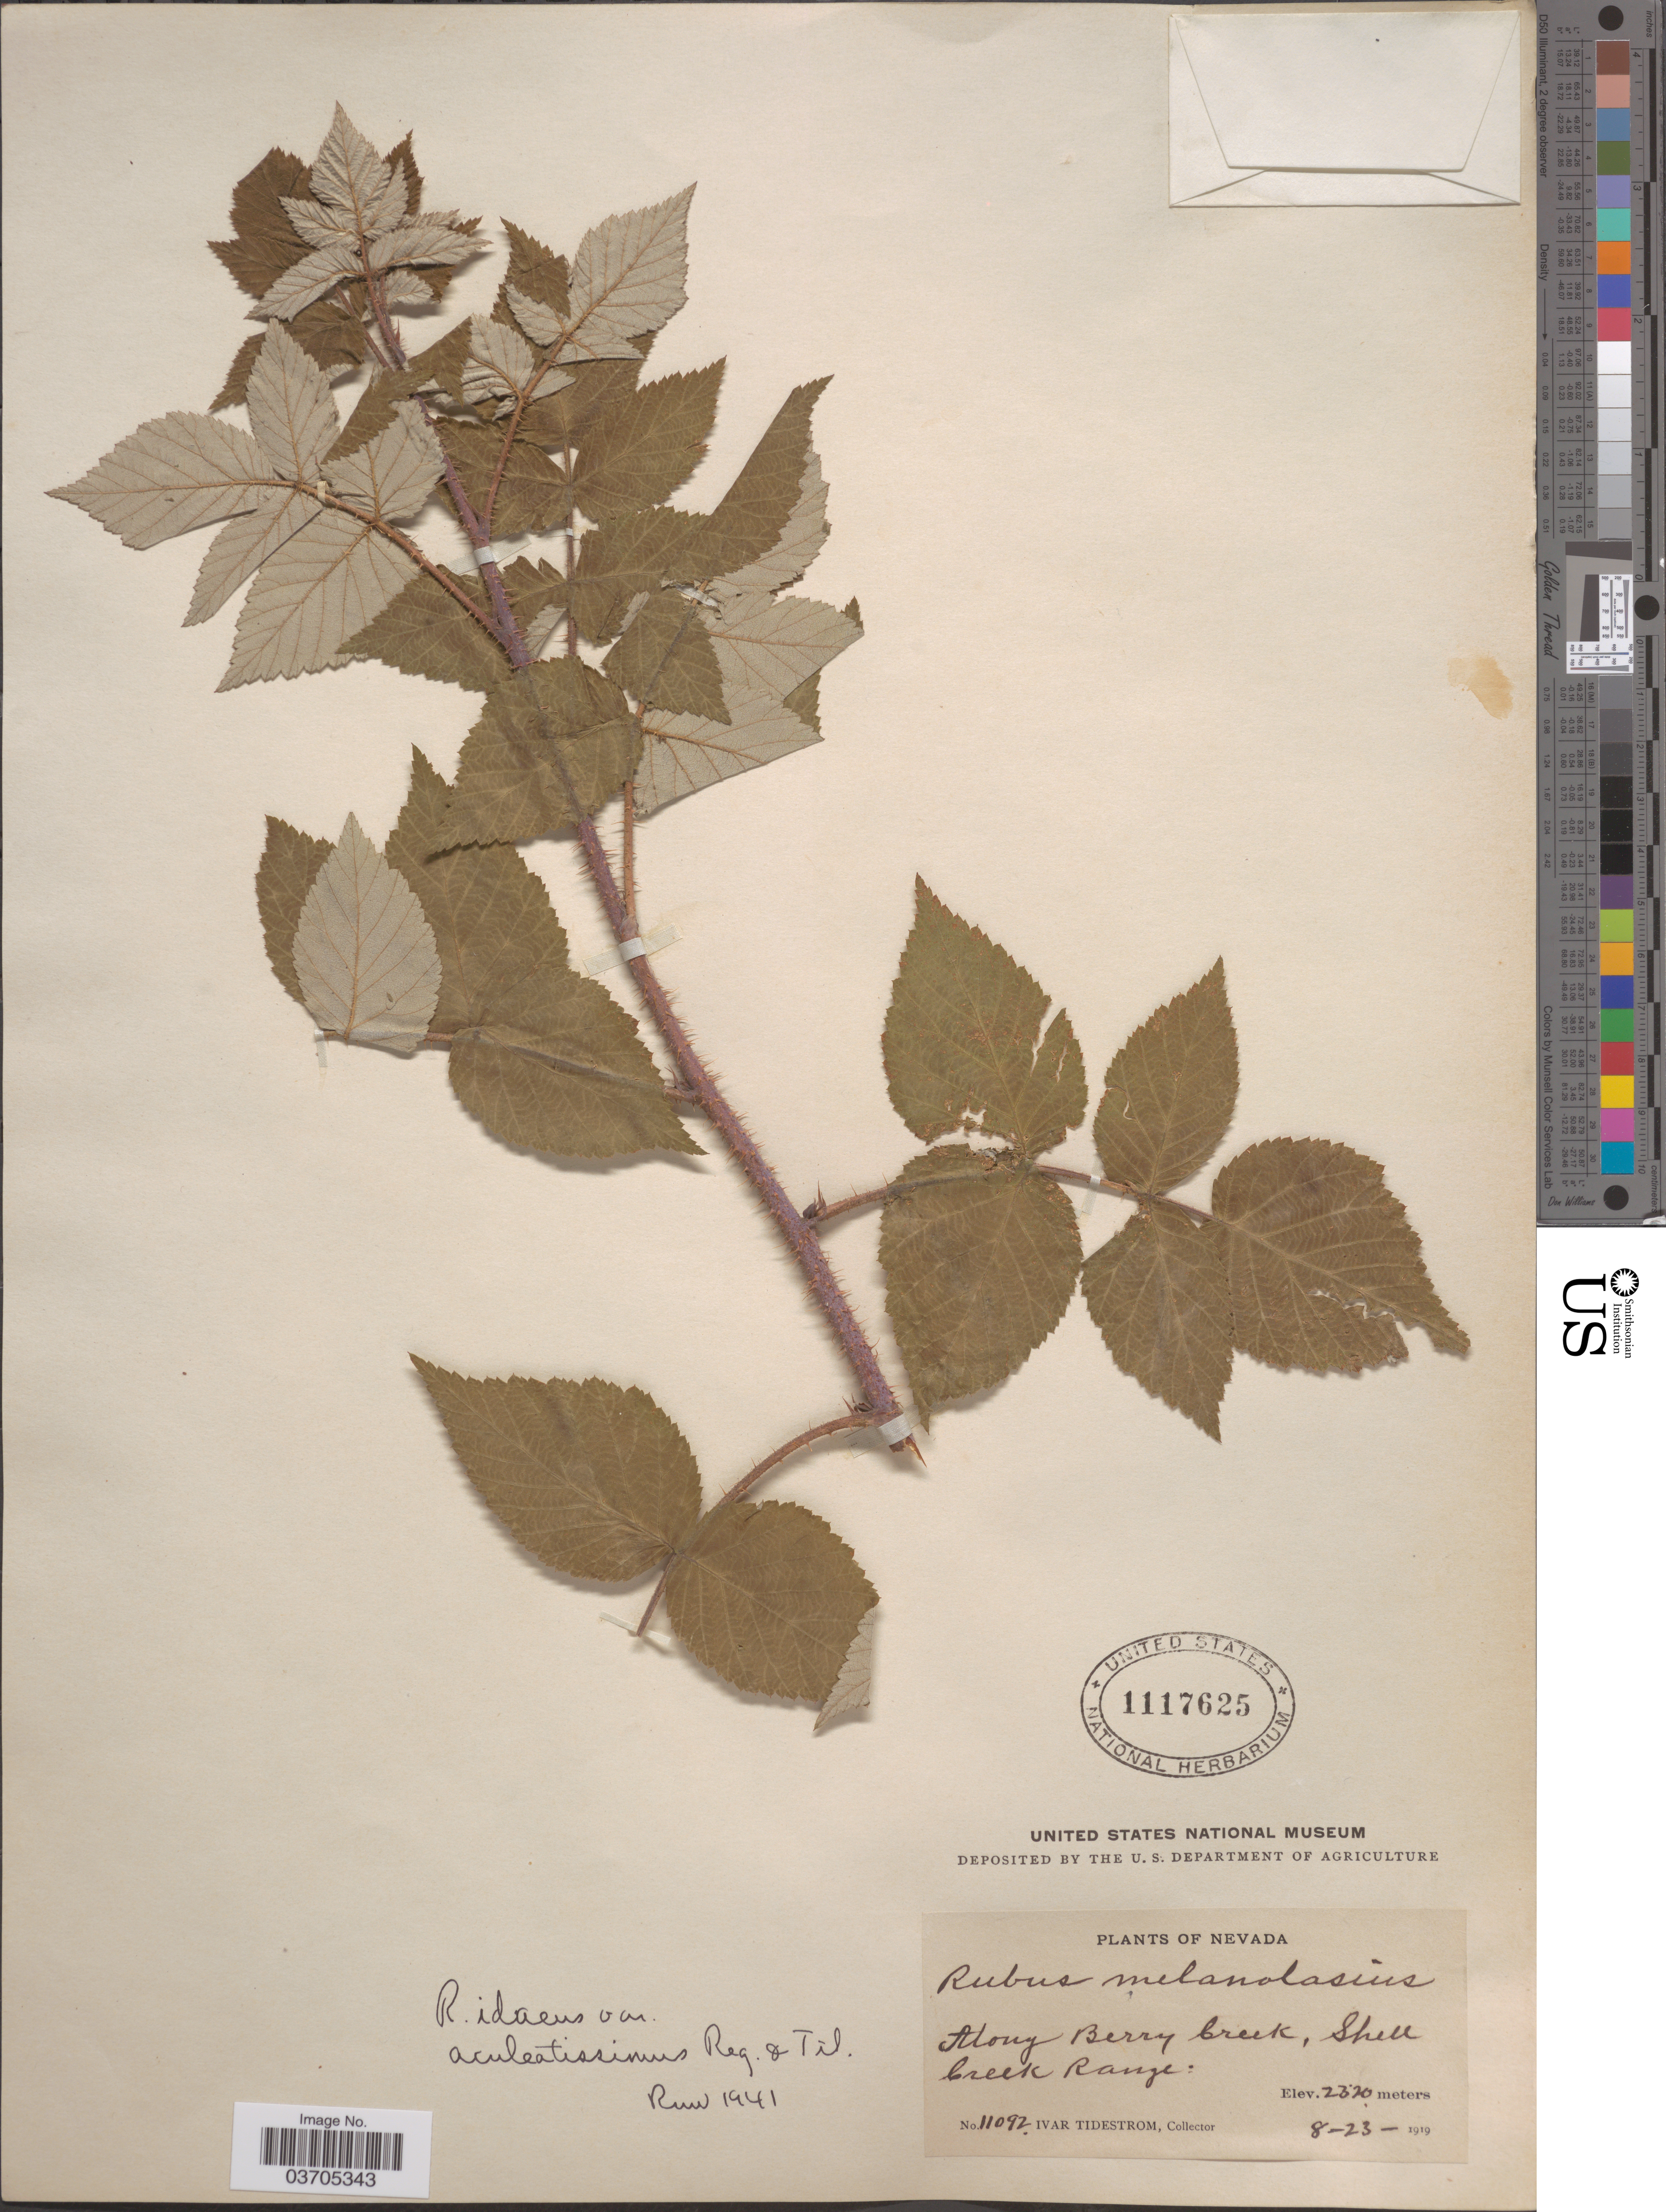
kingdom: Plantae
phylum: Tracheophyta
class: Magnoliopsida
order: Rosales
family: Rosaceae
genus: Rubus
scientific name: Rubus idaeus var. aculeatissimus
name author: Regel & Tiling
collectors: I. F. Tidestrom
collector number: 11092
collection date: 1919-08-23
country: United States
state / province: Nevada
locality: Along Berry Cre3ek, Shell Creek Range.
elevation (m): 2320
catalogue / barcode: US 1117625